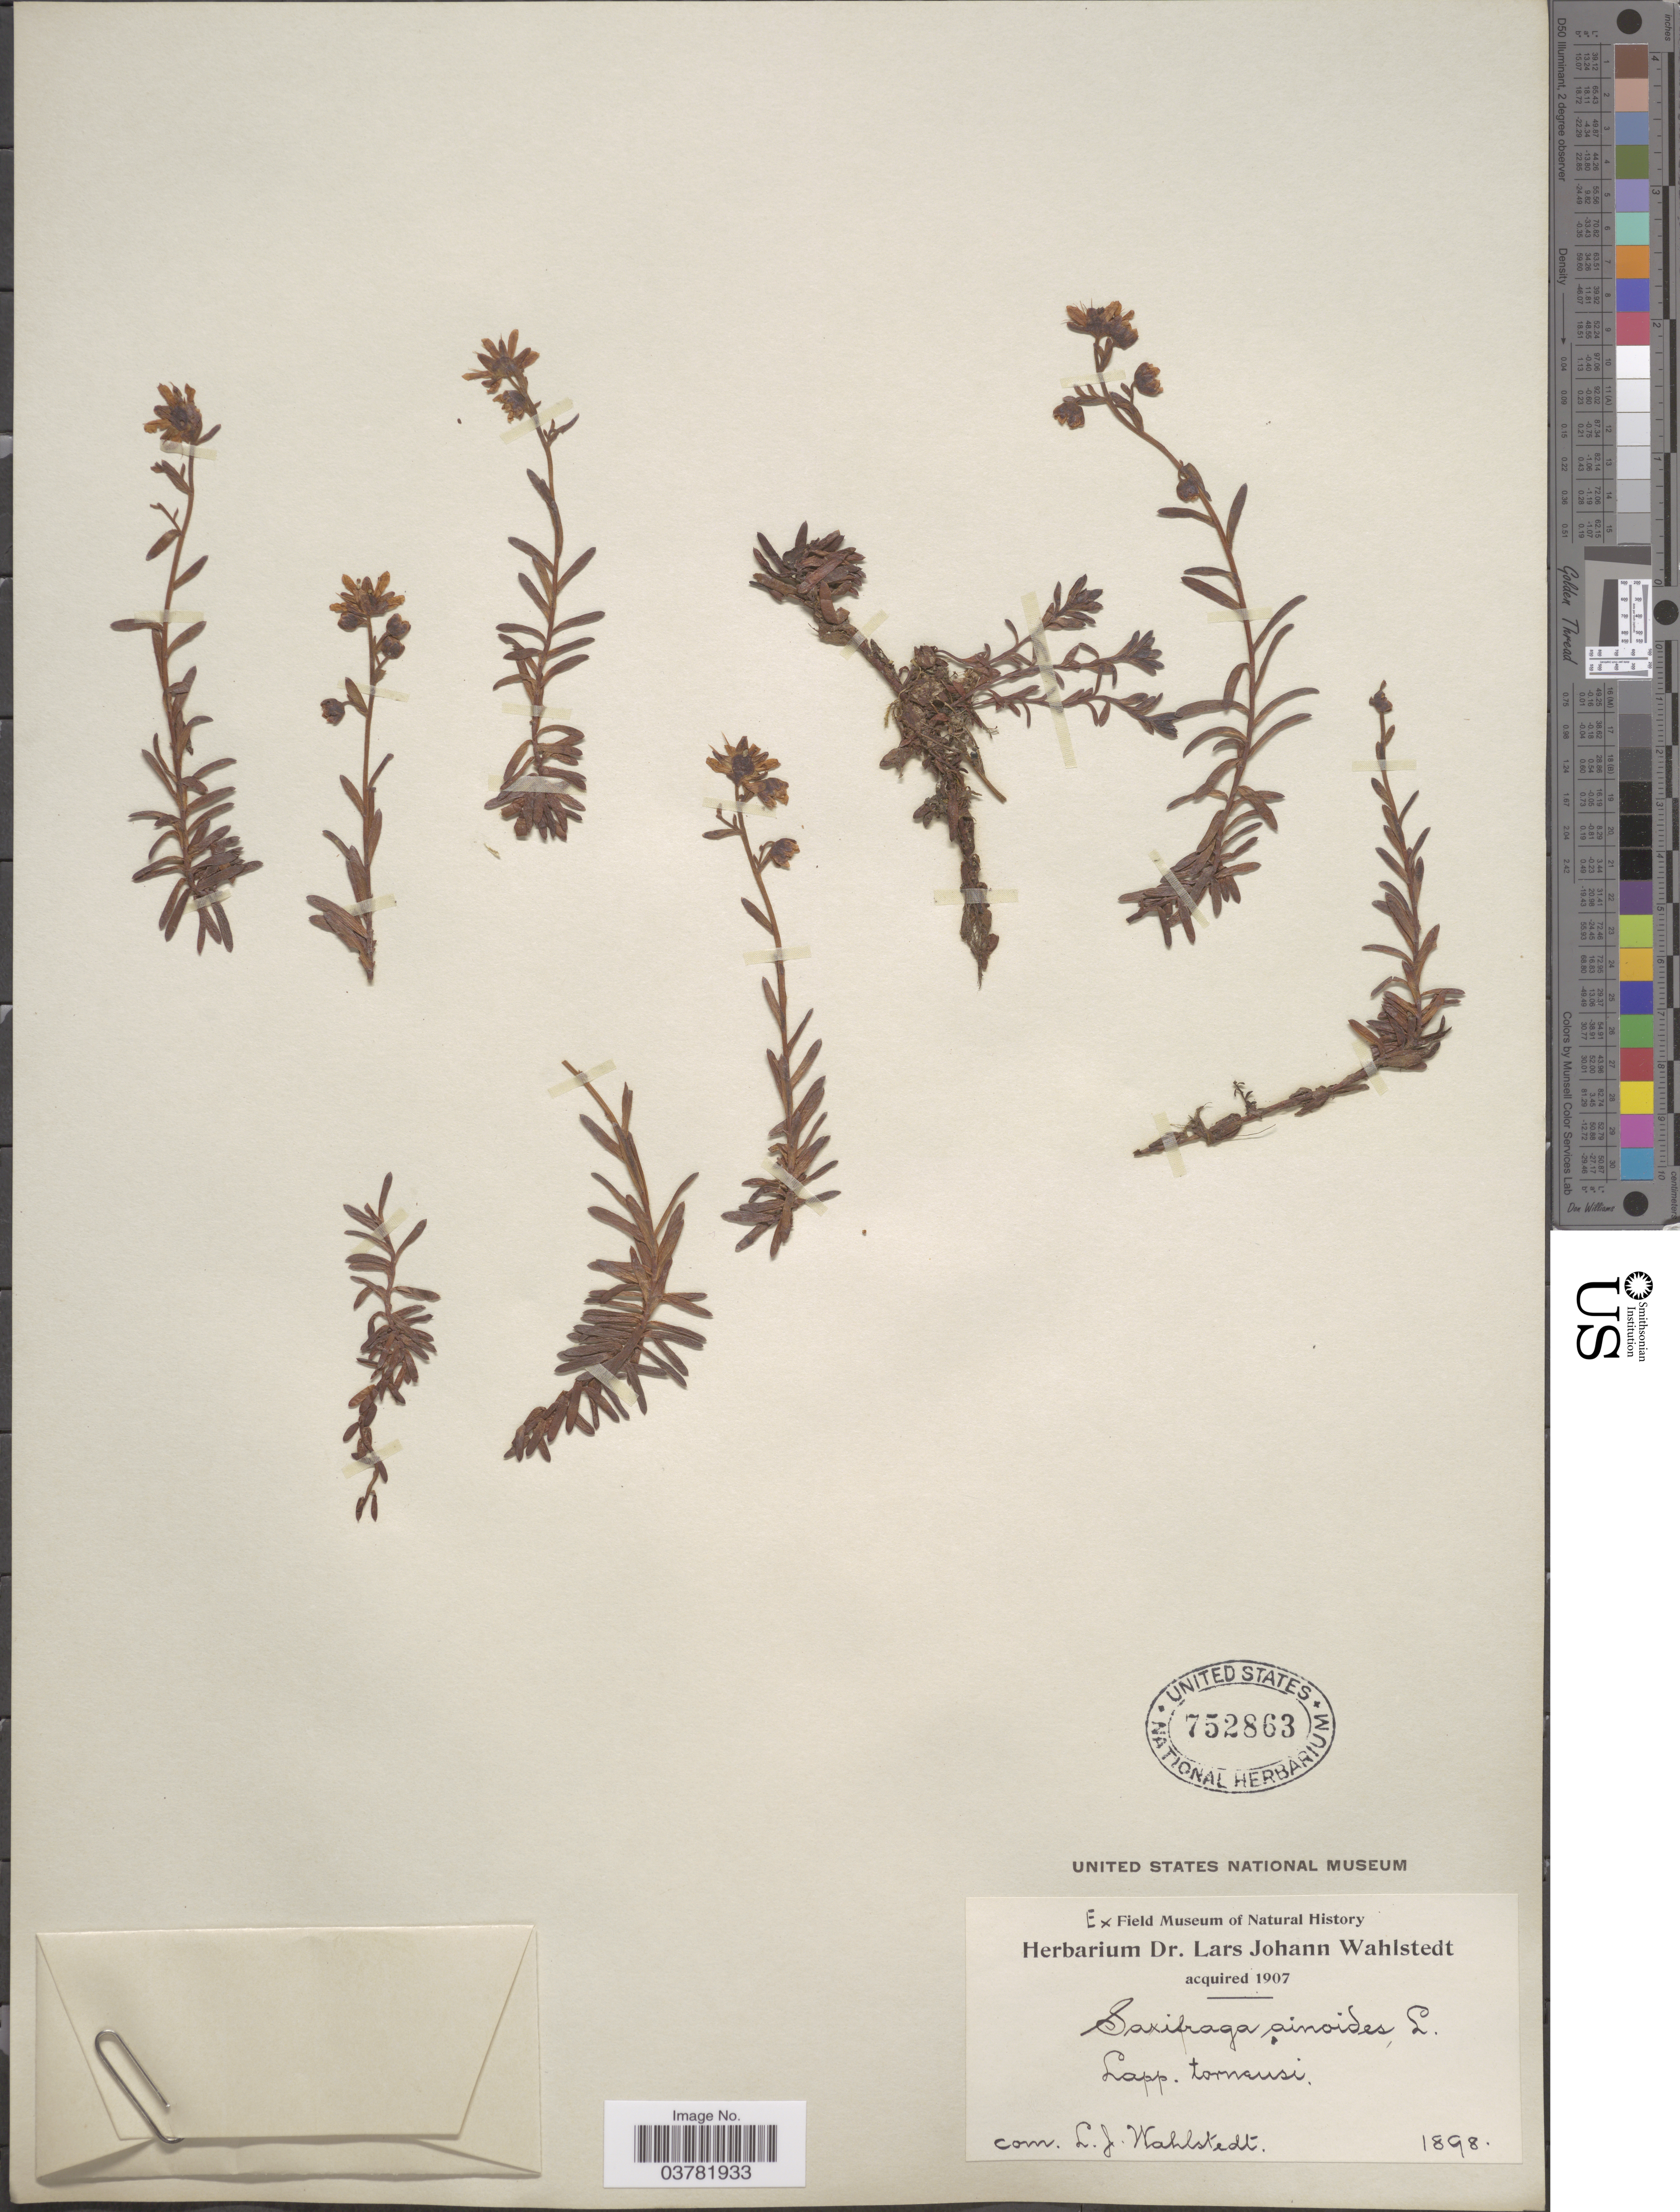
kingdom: Plantae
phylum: Tracheophyta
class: Magnoliopsida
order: Saxifragales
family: Saxifragaceae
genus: Saxifraga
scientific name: Saxifraga aizoides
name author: L.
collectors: Ex herb. Dr. Lars Johann Wahlstedt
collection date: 1898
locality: Lapp. Tornensi.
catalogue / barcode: US 752863